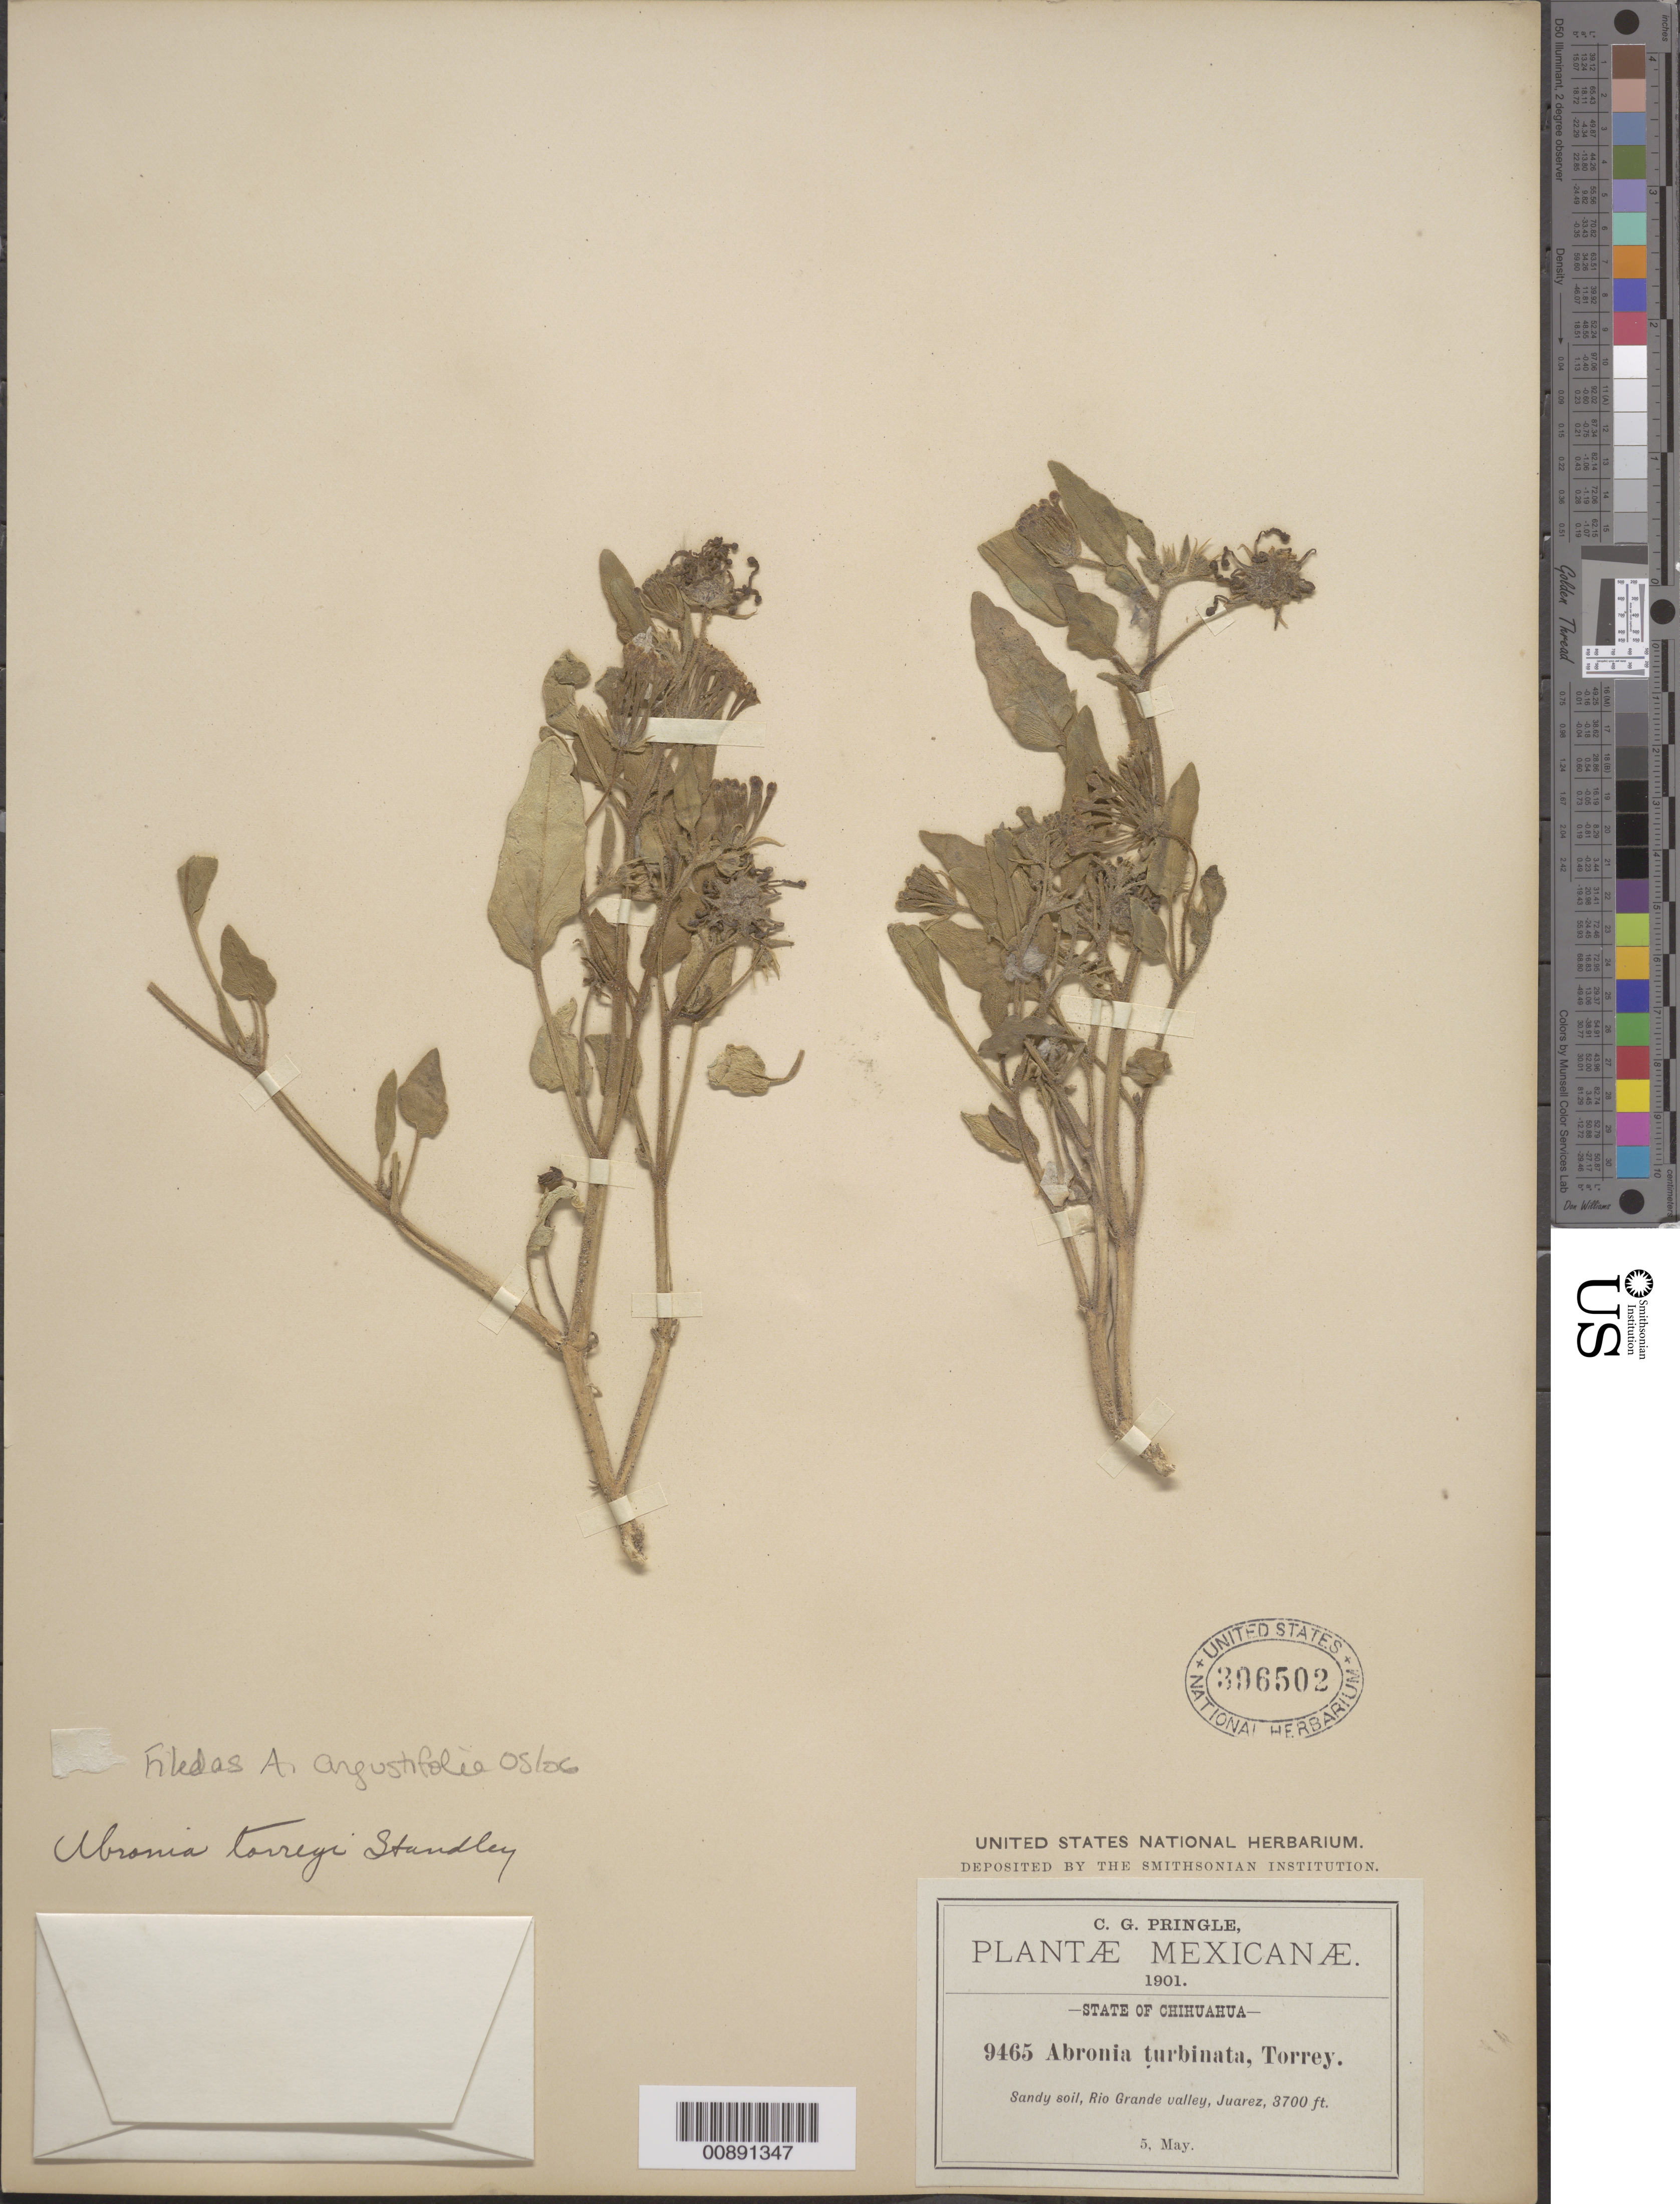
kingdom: Plantae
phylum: Tracheophyta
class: Magnoliopsida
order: Caryophyllales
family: Nyctaginaceae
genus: Abronia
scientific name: Abronia angustifolia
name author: Greene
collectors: C. G. Pringle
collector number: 9465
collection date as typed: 05 May 1901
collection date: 1901-05-05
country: Mexico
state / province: Chihuahua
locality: Rio Grande Valley, Juárez, Chihuahua.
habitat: Sandy soil.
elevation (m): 1128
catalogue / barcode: US 396502